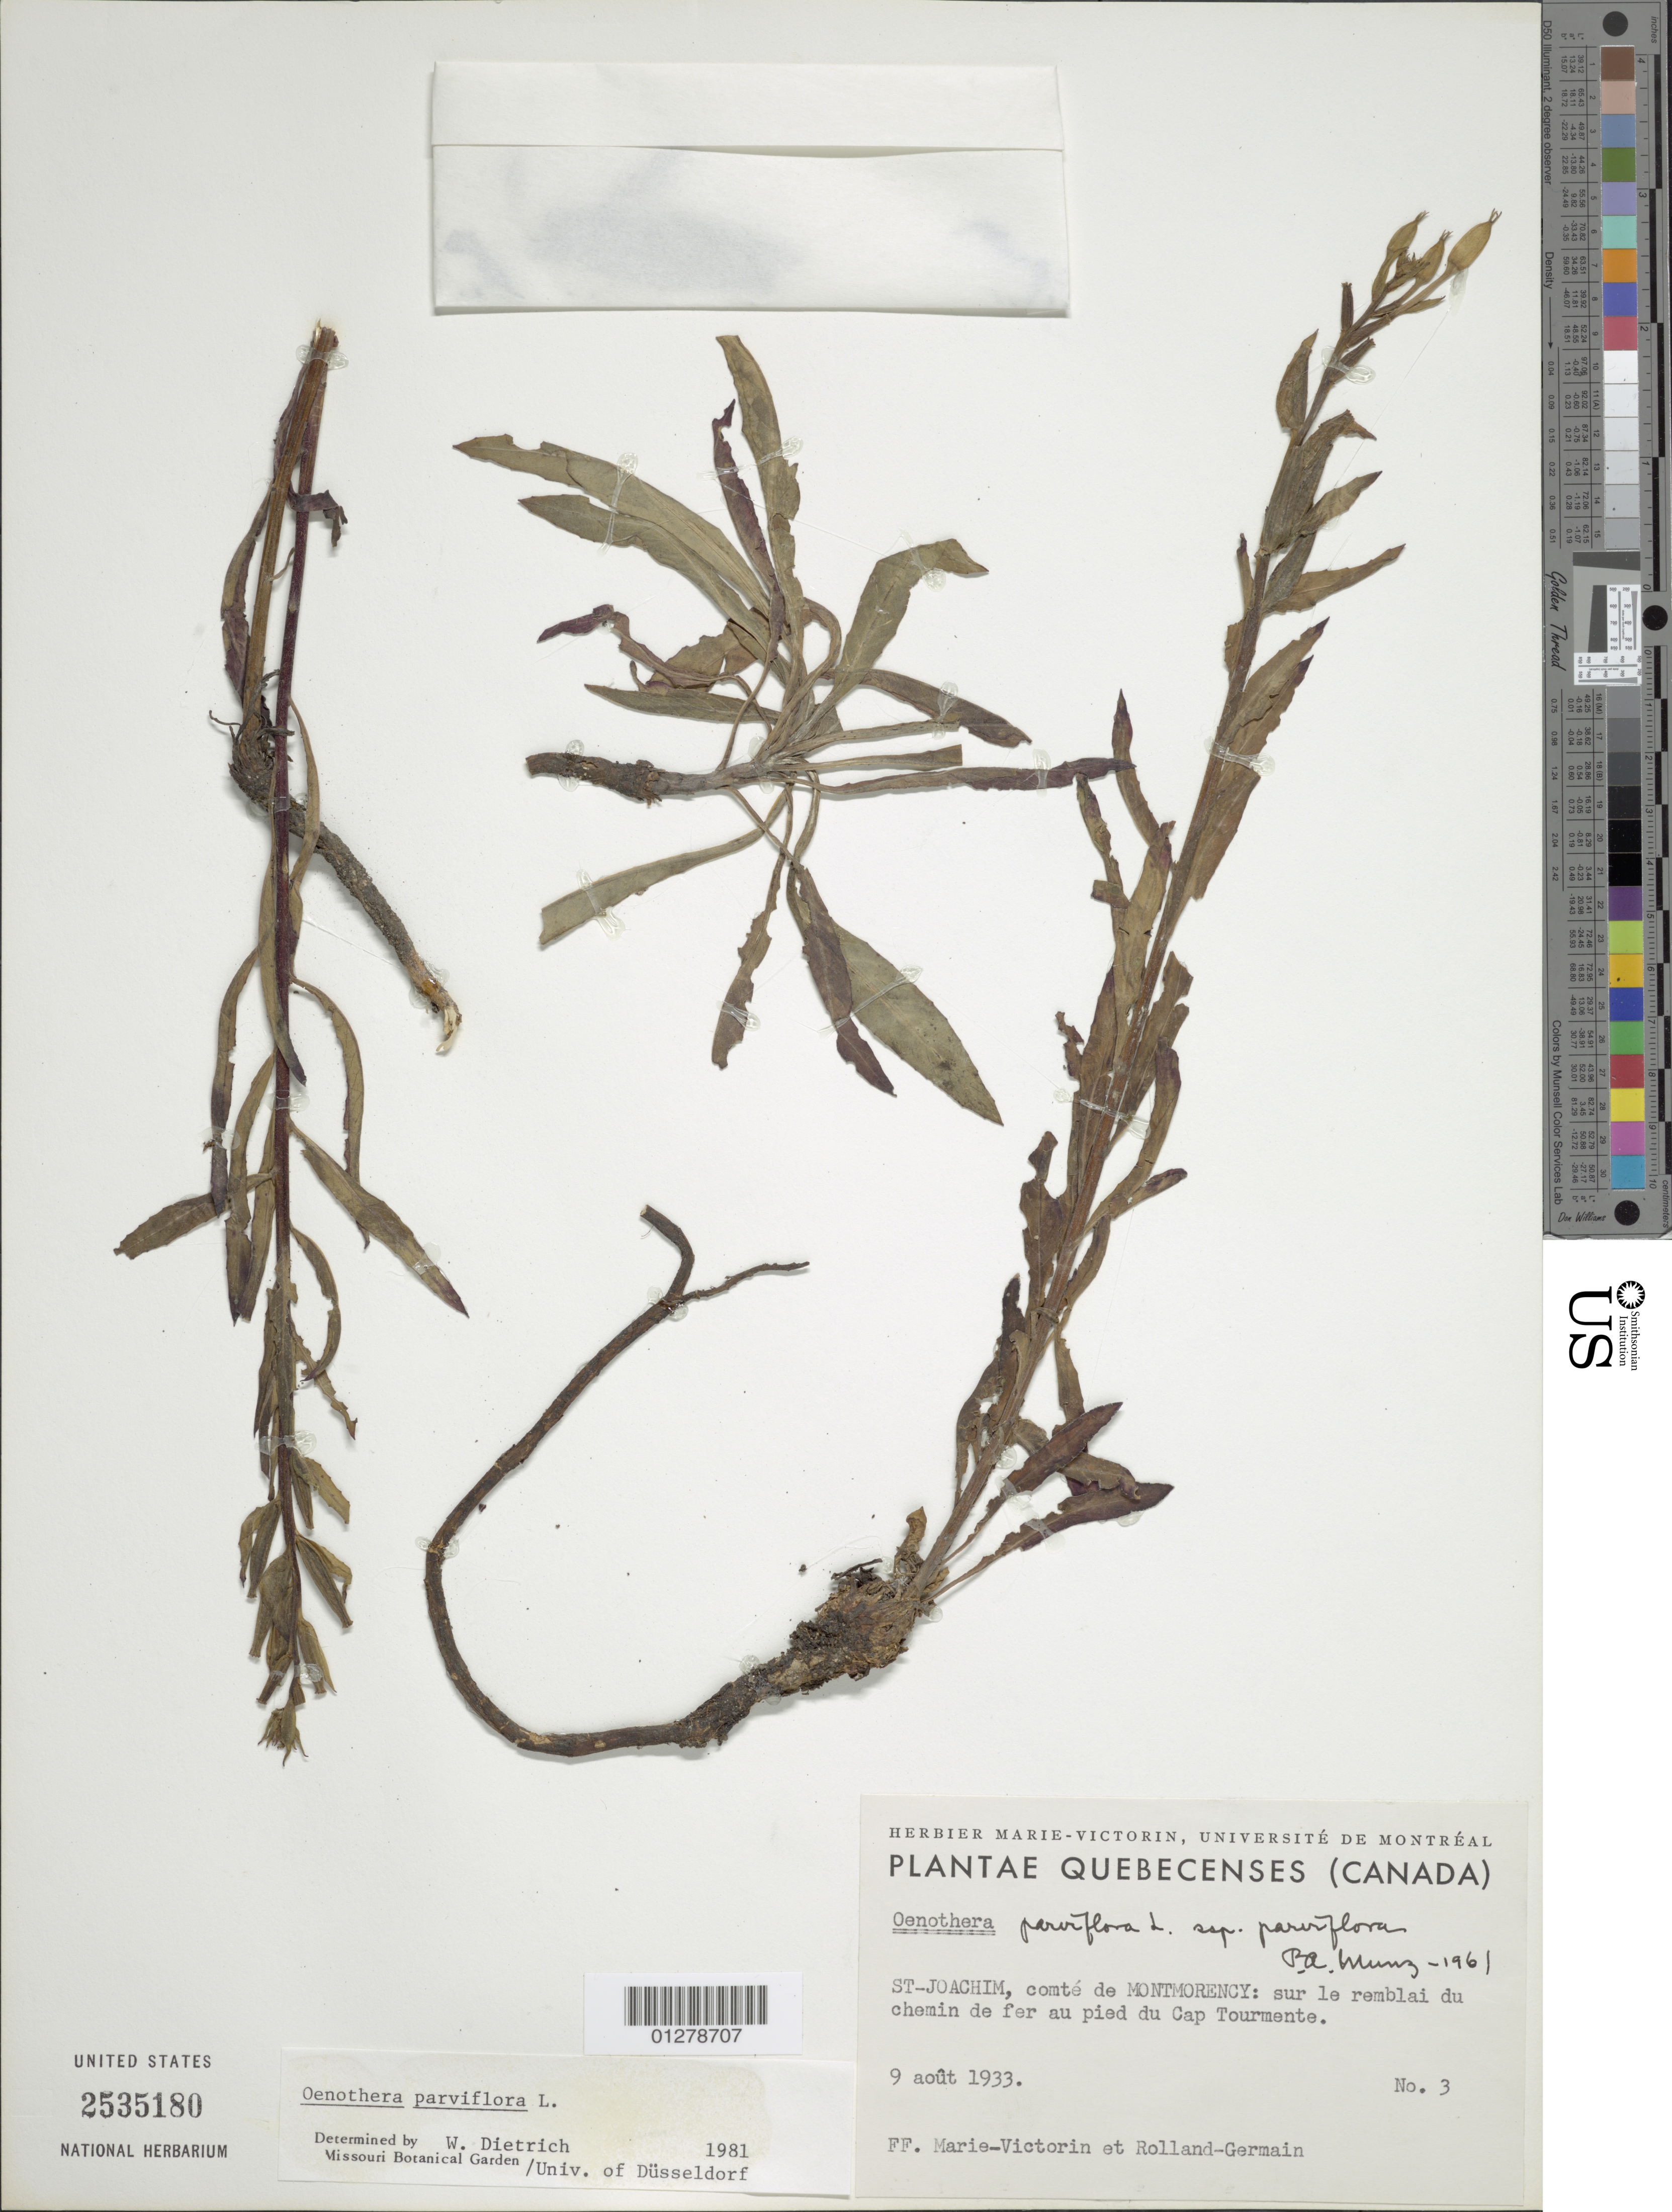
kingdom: Plantae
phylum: Tracheophyta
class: Magnoliopsida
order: Myrtales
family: Onagraceae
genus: Oenothera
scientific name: Oenothera parviflora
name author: L.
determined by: Dietrich, W.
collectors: Fr. Marie-Victorin & Rolland-Germain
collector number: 3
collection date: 1933-08-09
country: Canada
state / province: Quebec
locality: St. Joachim, comte de Montmorency.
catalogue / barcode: US 2535180